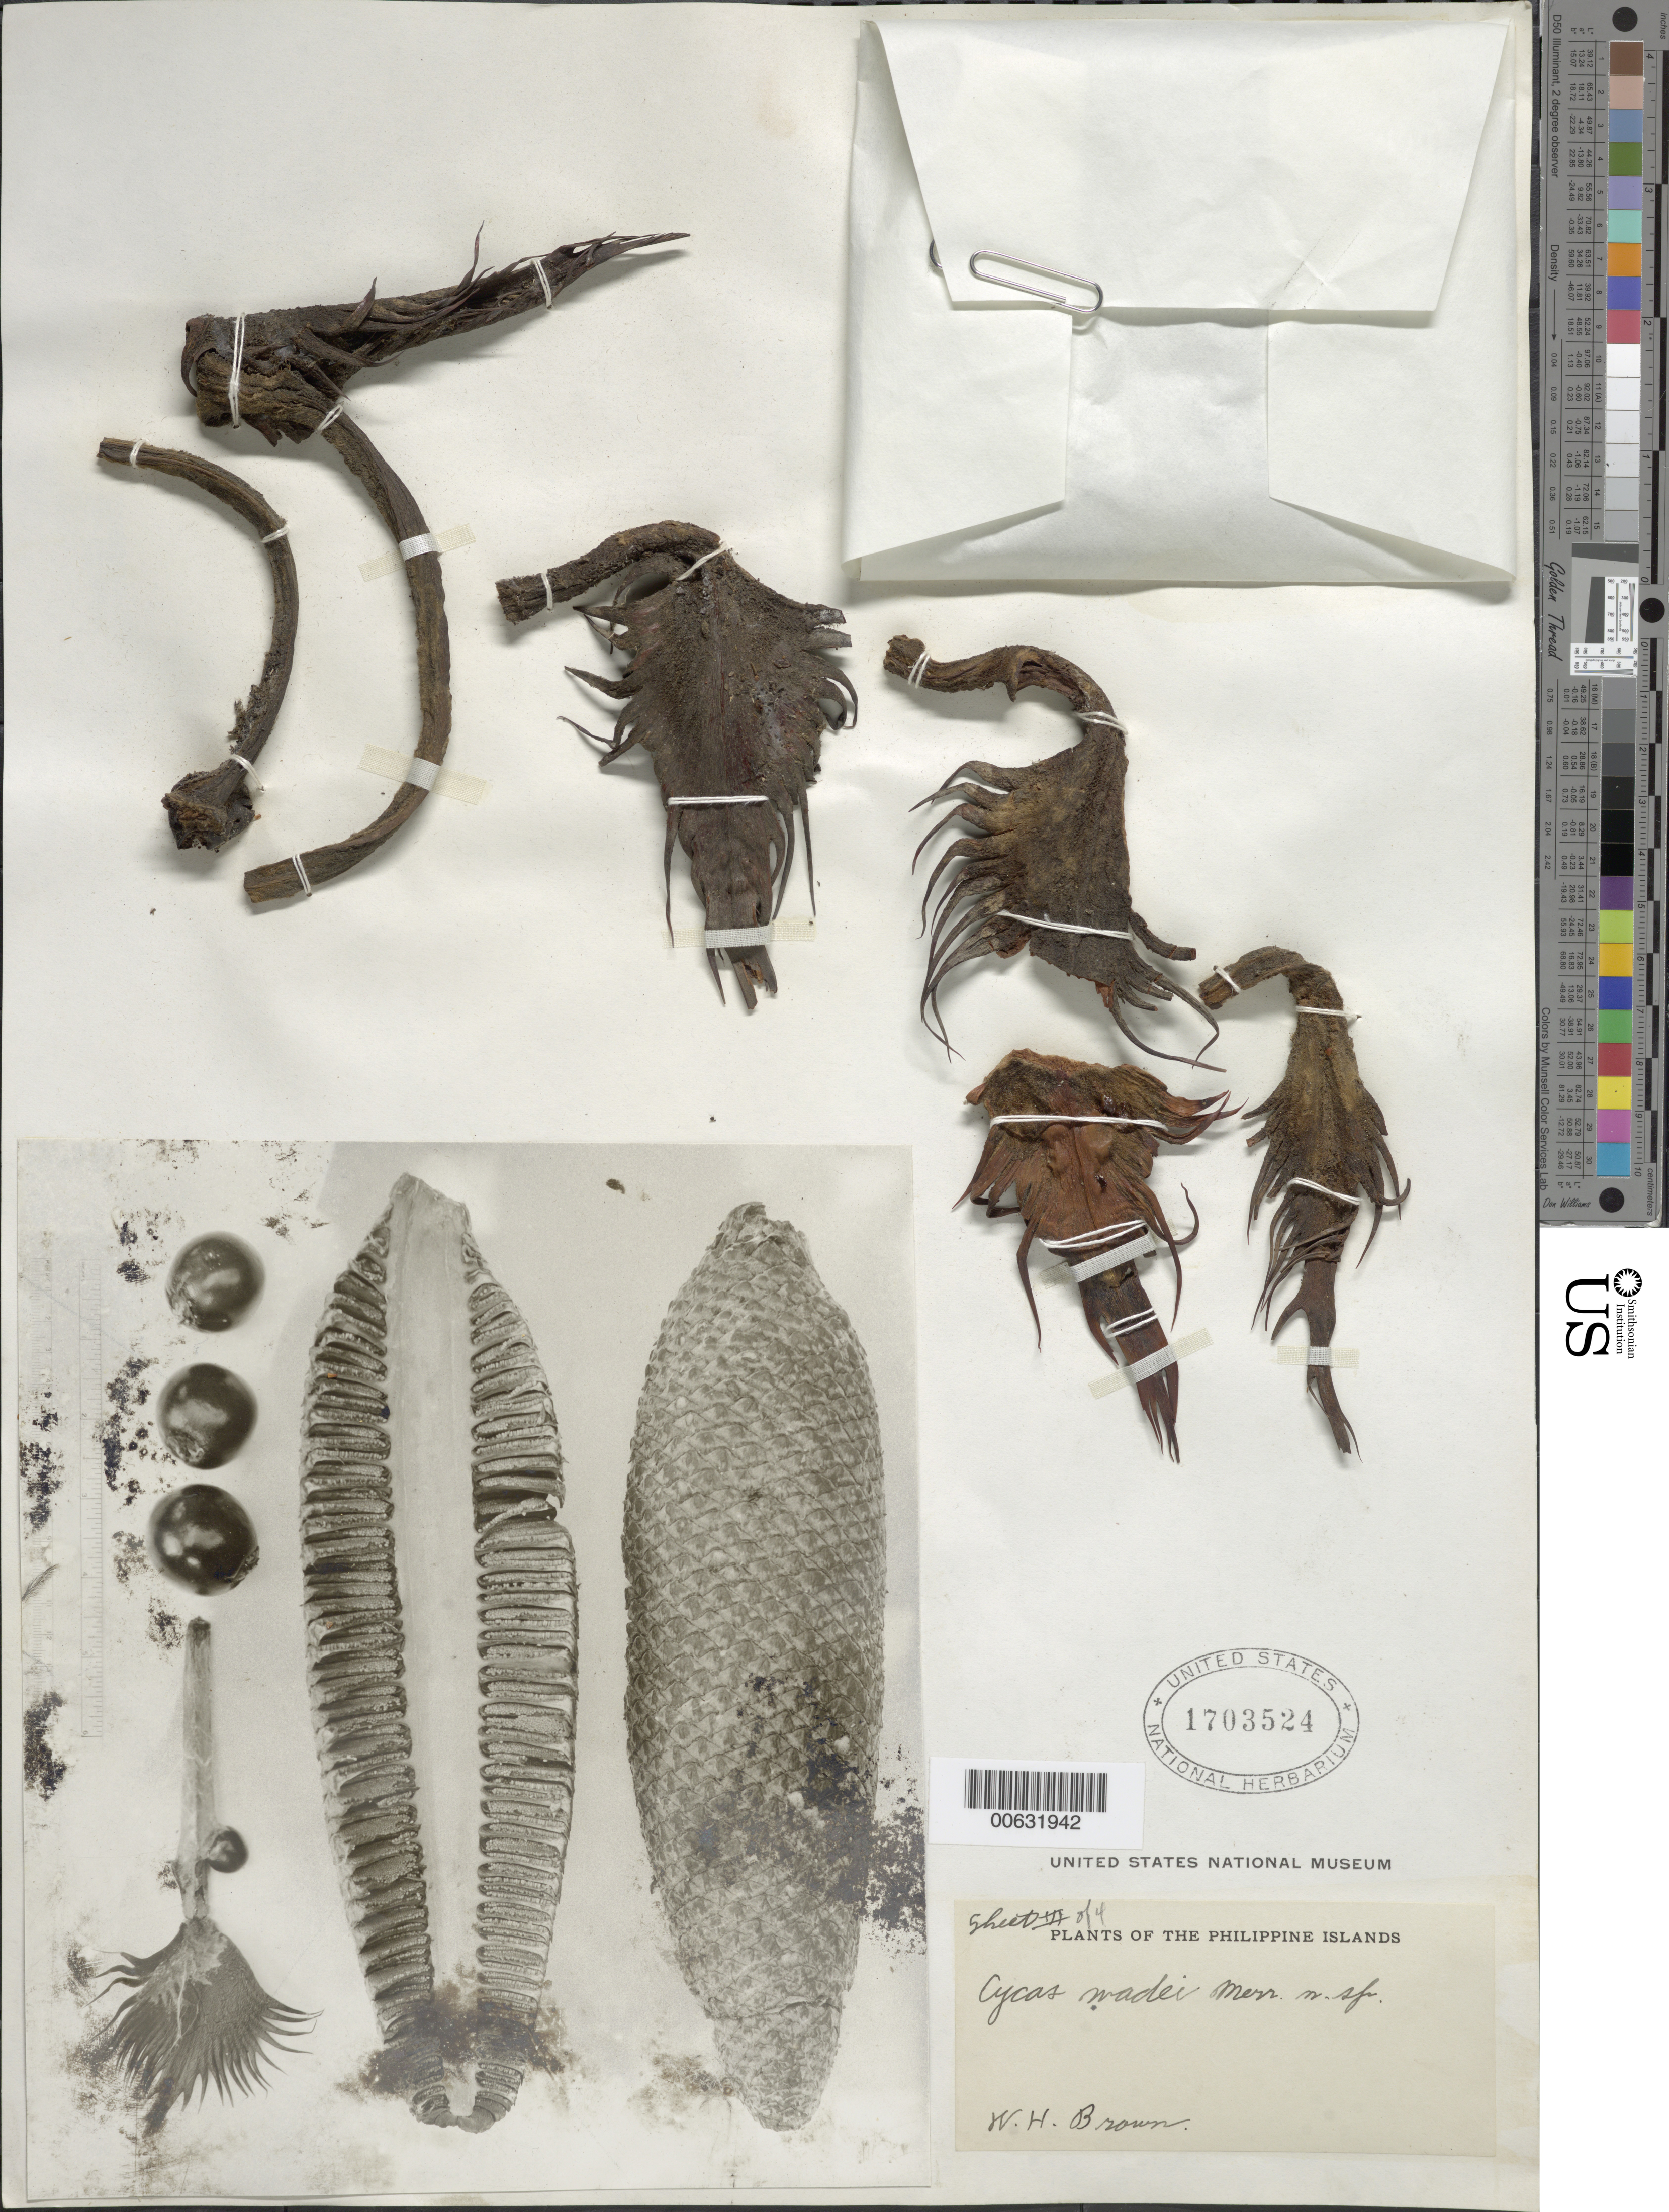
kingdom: Plantae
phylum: Tracheophyta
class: Cycadopsida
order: Cycadales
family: Cycadaceae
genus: Cycas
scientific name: Cycas wadei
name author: Merr.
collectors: W. H. Brown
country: Philippines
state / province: Mimaropa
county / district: Palawan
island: Culion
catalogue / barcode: US 1703524